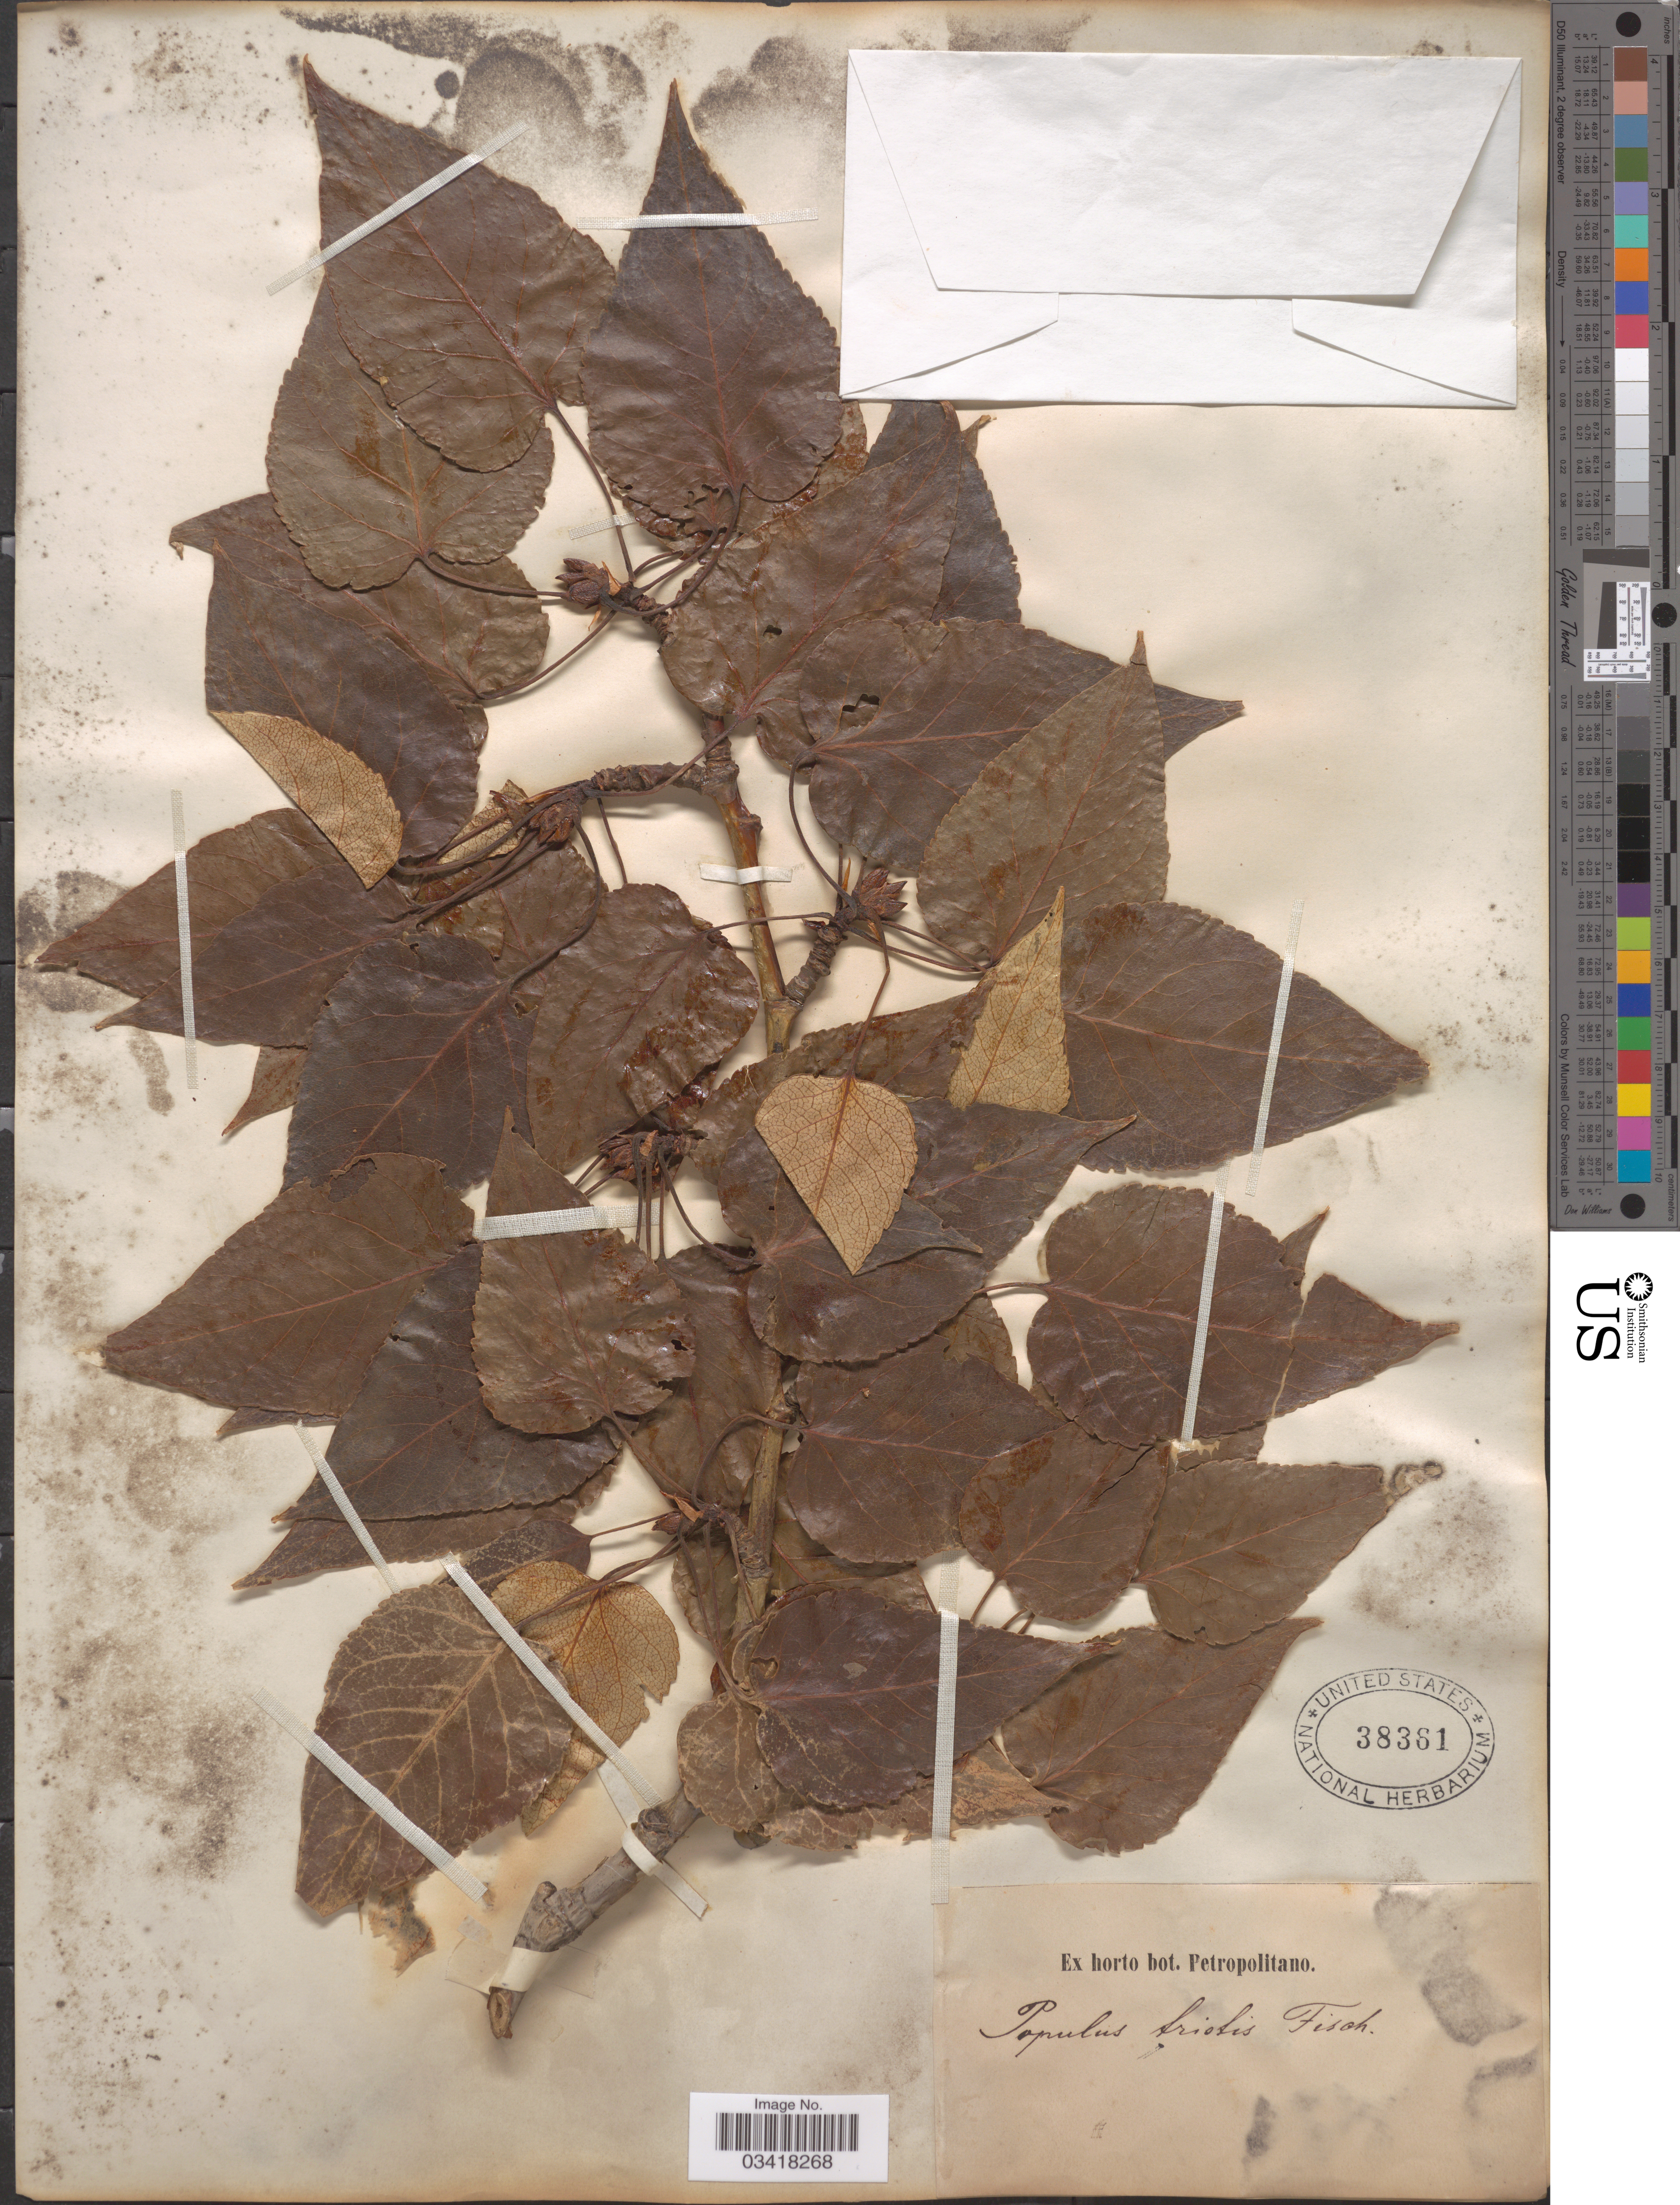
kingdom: Plantae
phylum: Tracheophyta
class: Magnoliopsida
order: Malpighiales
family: Salicaceae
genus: Populus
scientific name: Populus tristis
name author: Fisch.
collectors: ex Horto Bot. Petropolitano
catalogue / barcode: US 38361